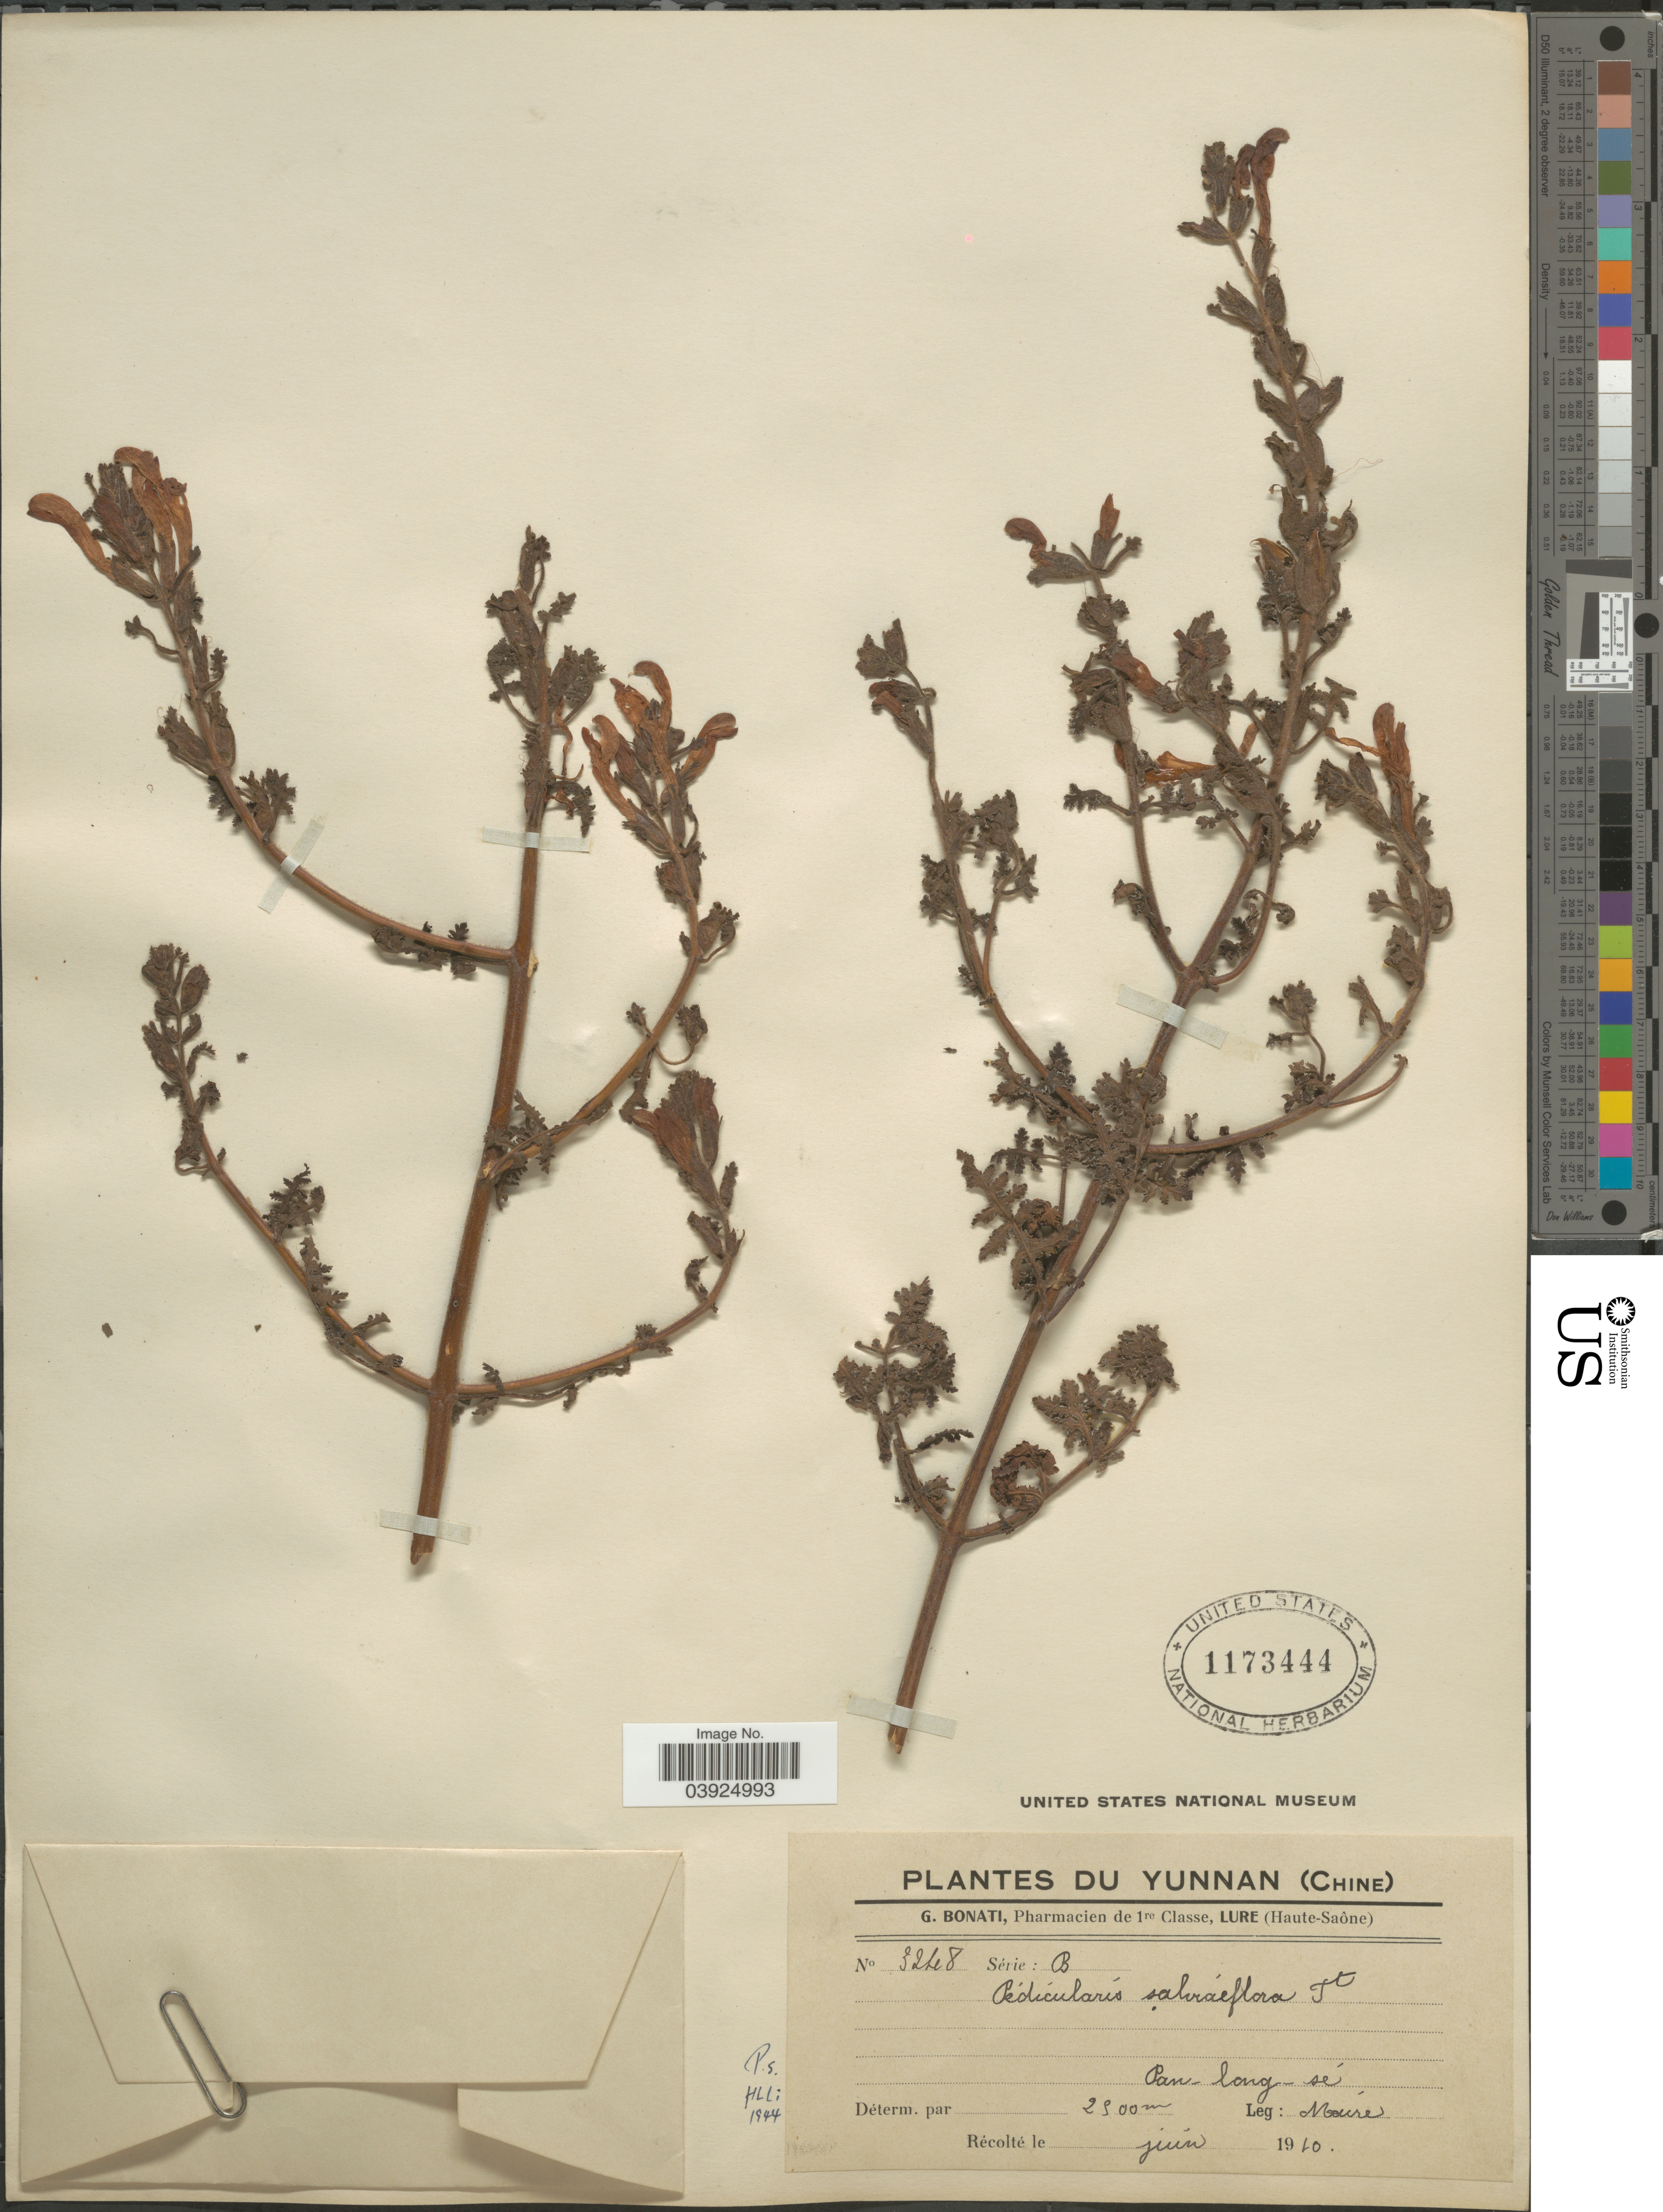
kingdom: Plantae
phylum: Tracheophyta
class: Magnoliopsida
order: Lamiales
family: Orobanchaceae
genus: Pedicularis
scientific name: Pedicularis salviiflora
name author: Franch.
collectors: Maire, --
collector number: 3248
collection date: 1910-06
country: China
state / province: Yunnan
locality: Pan-lang-sé.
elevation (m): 2800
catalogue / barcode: US 1173444